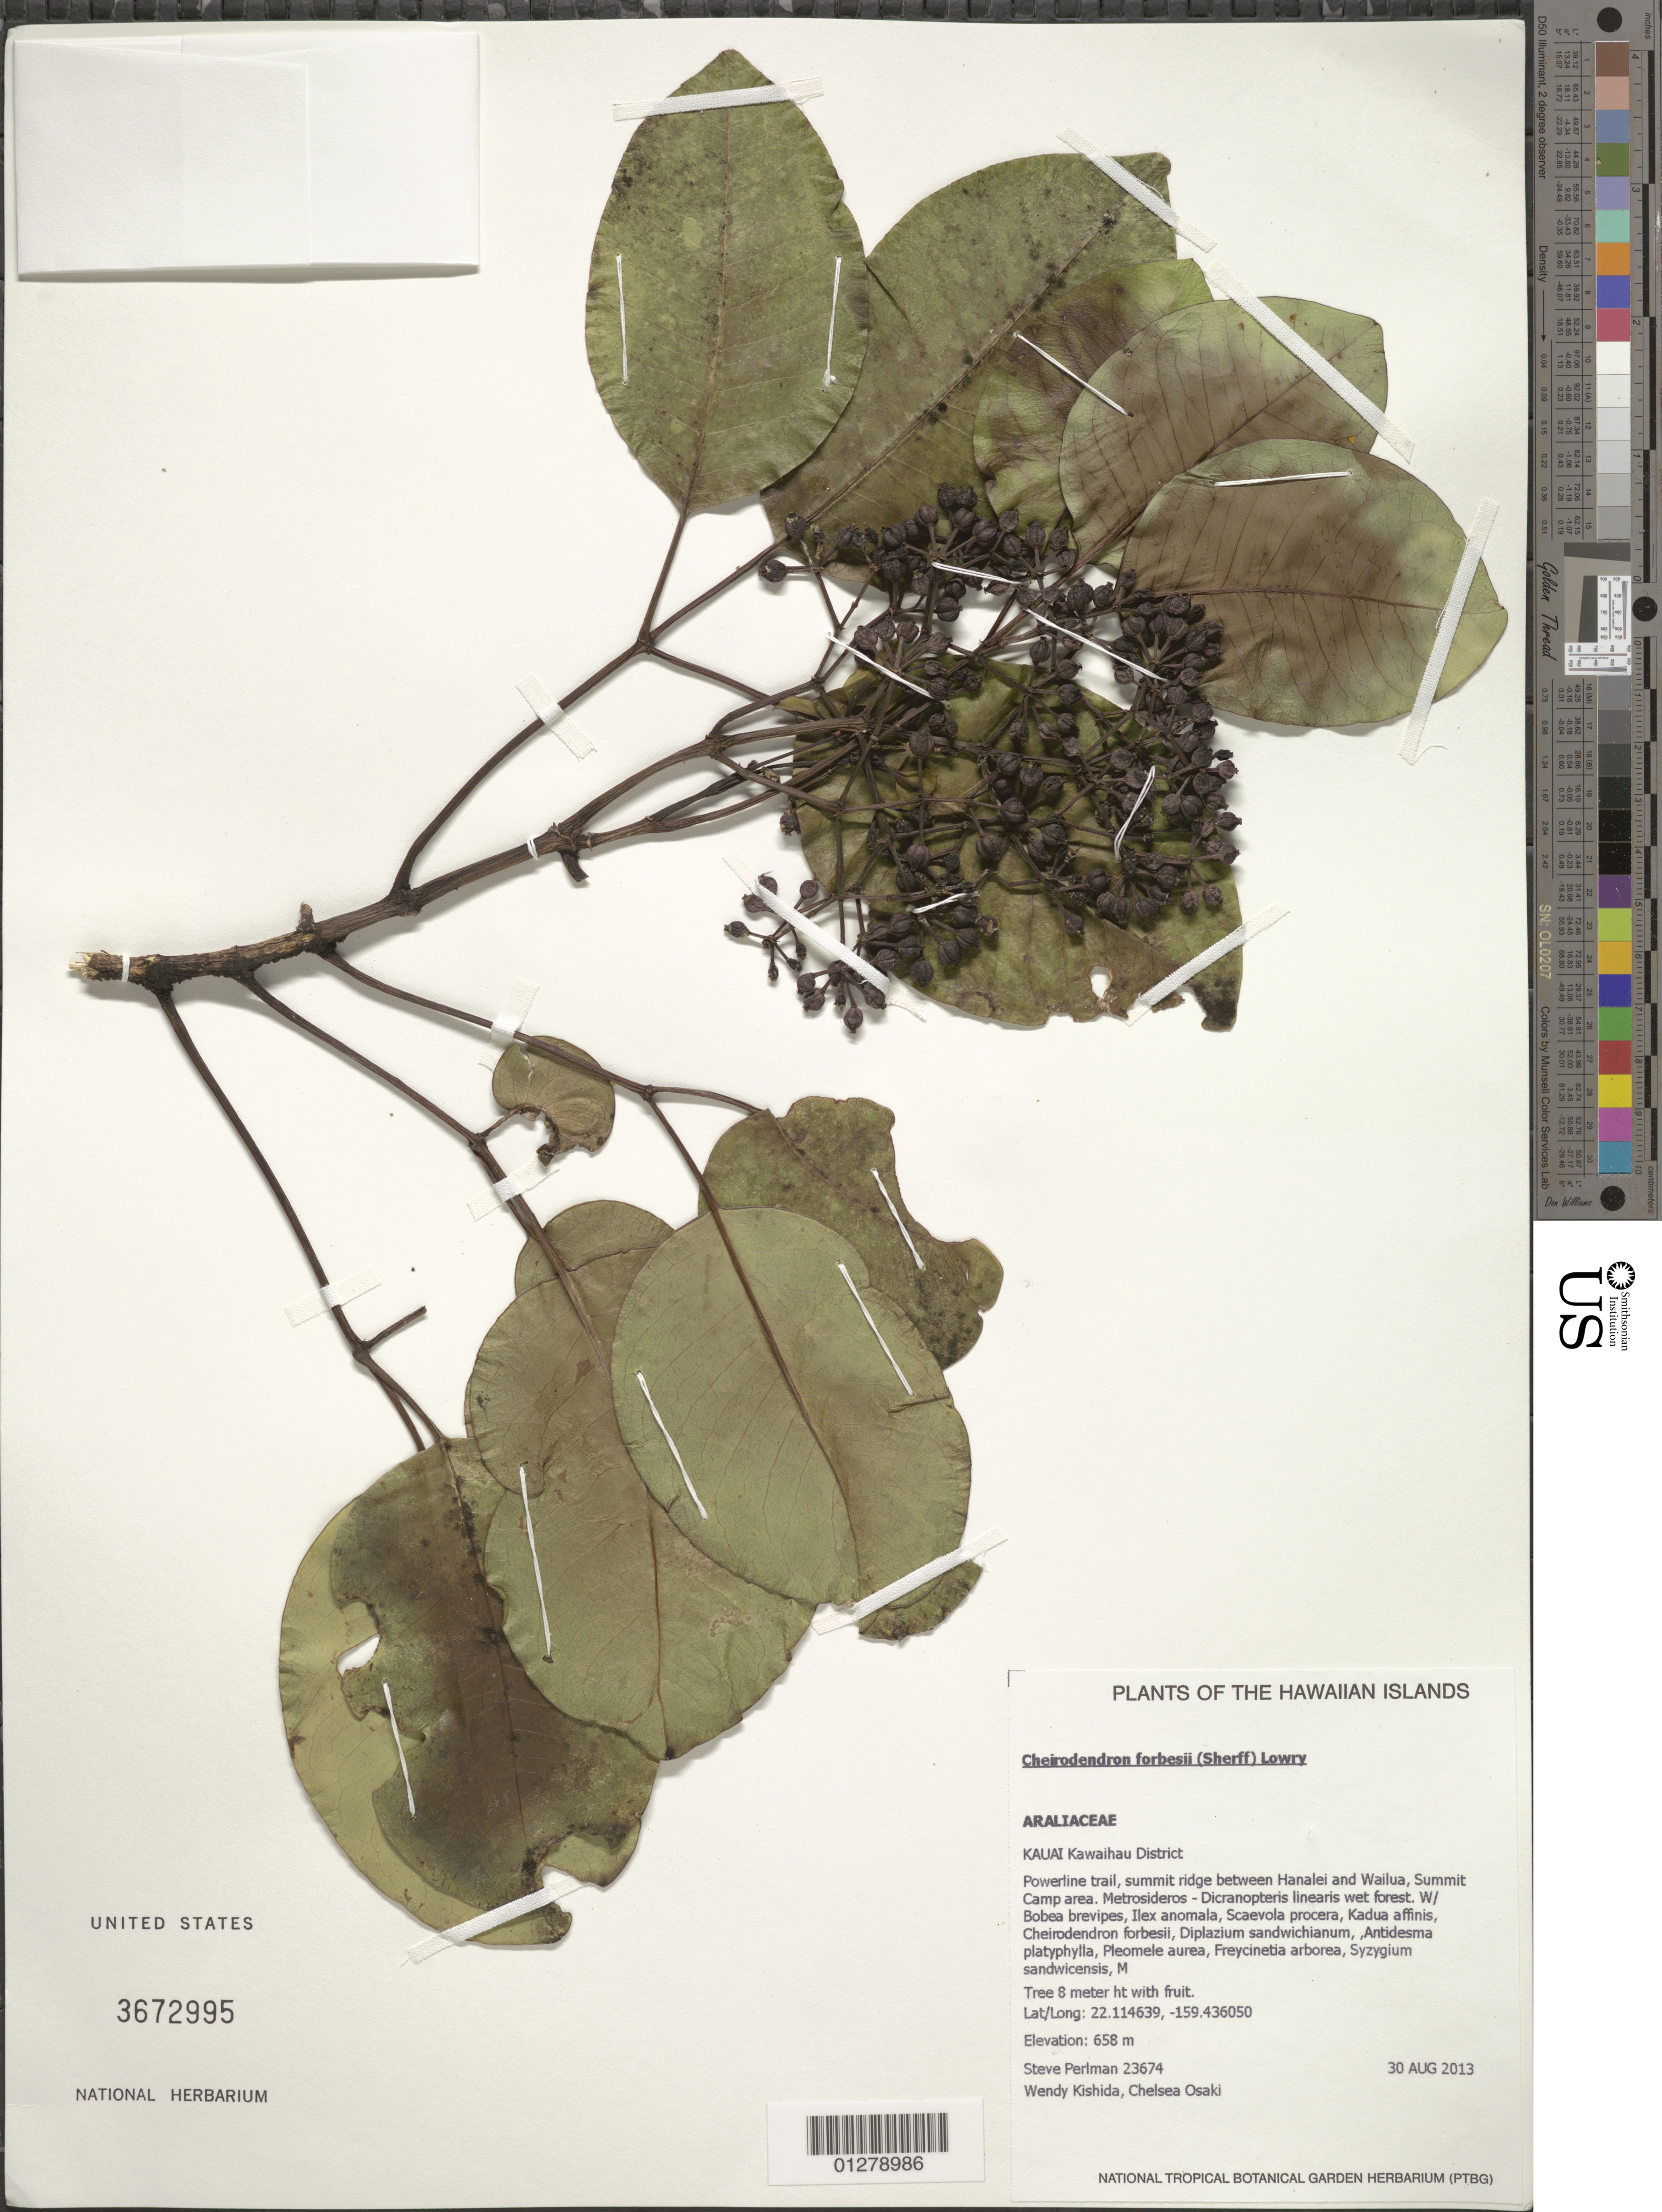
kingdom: Plantae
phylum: Tracheophyta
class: Magnoliopsida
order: Apiales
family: Araliaceae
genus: Cheirodendron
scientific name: Cheirodendron forbesii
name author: (Sherff) Lowry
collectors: S. P. Perlman, W. Kishida & C. Osaki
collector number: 23674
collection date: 2013-08-30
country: United States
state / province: Hawaii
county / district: Kauai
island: Kaua'i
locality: Kawaihau District, Powerline Trail, summit ridge between Hanalei and Wailua, Summit Camp area.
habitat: Wet forest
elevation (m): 658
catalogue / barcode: US 3672995